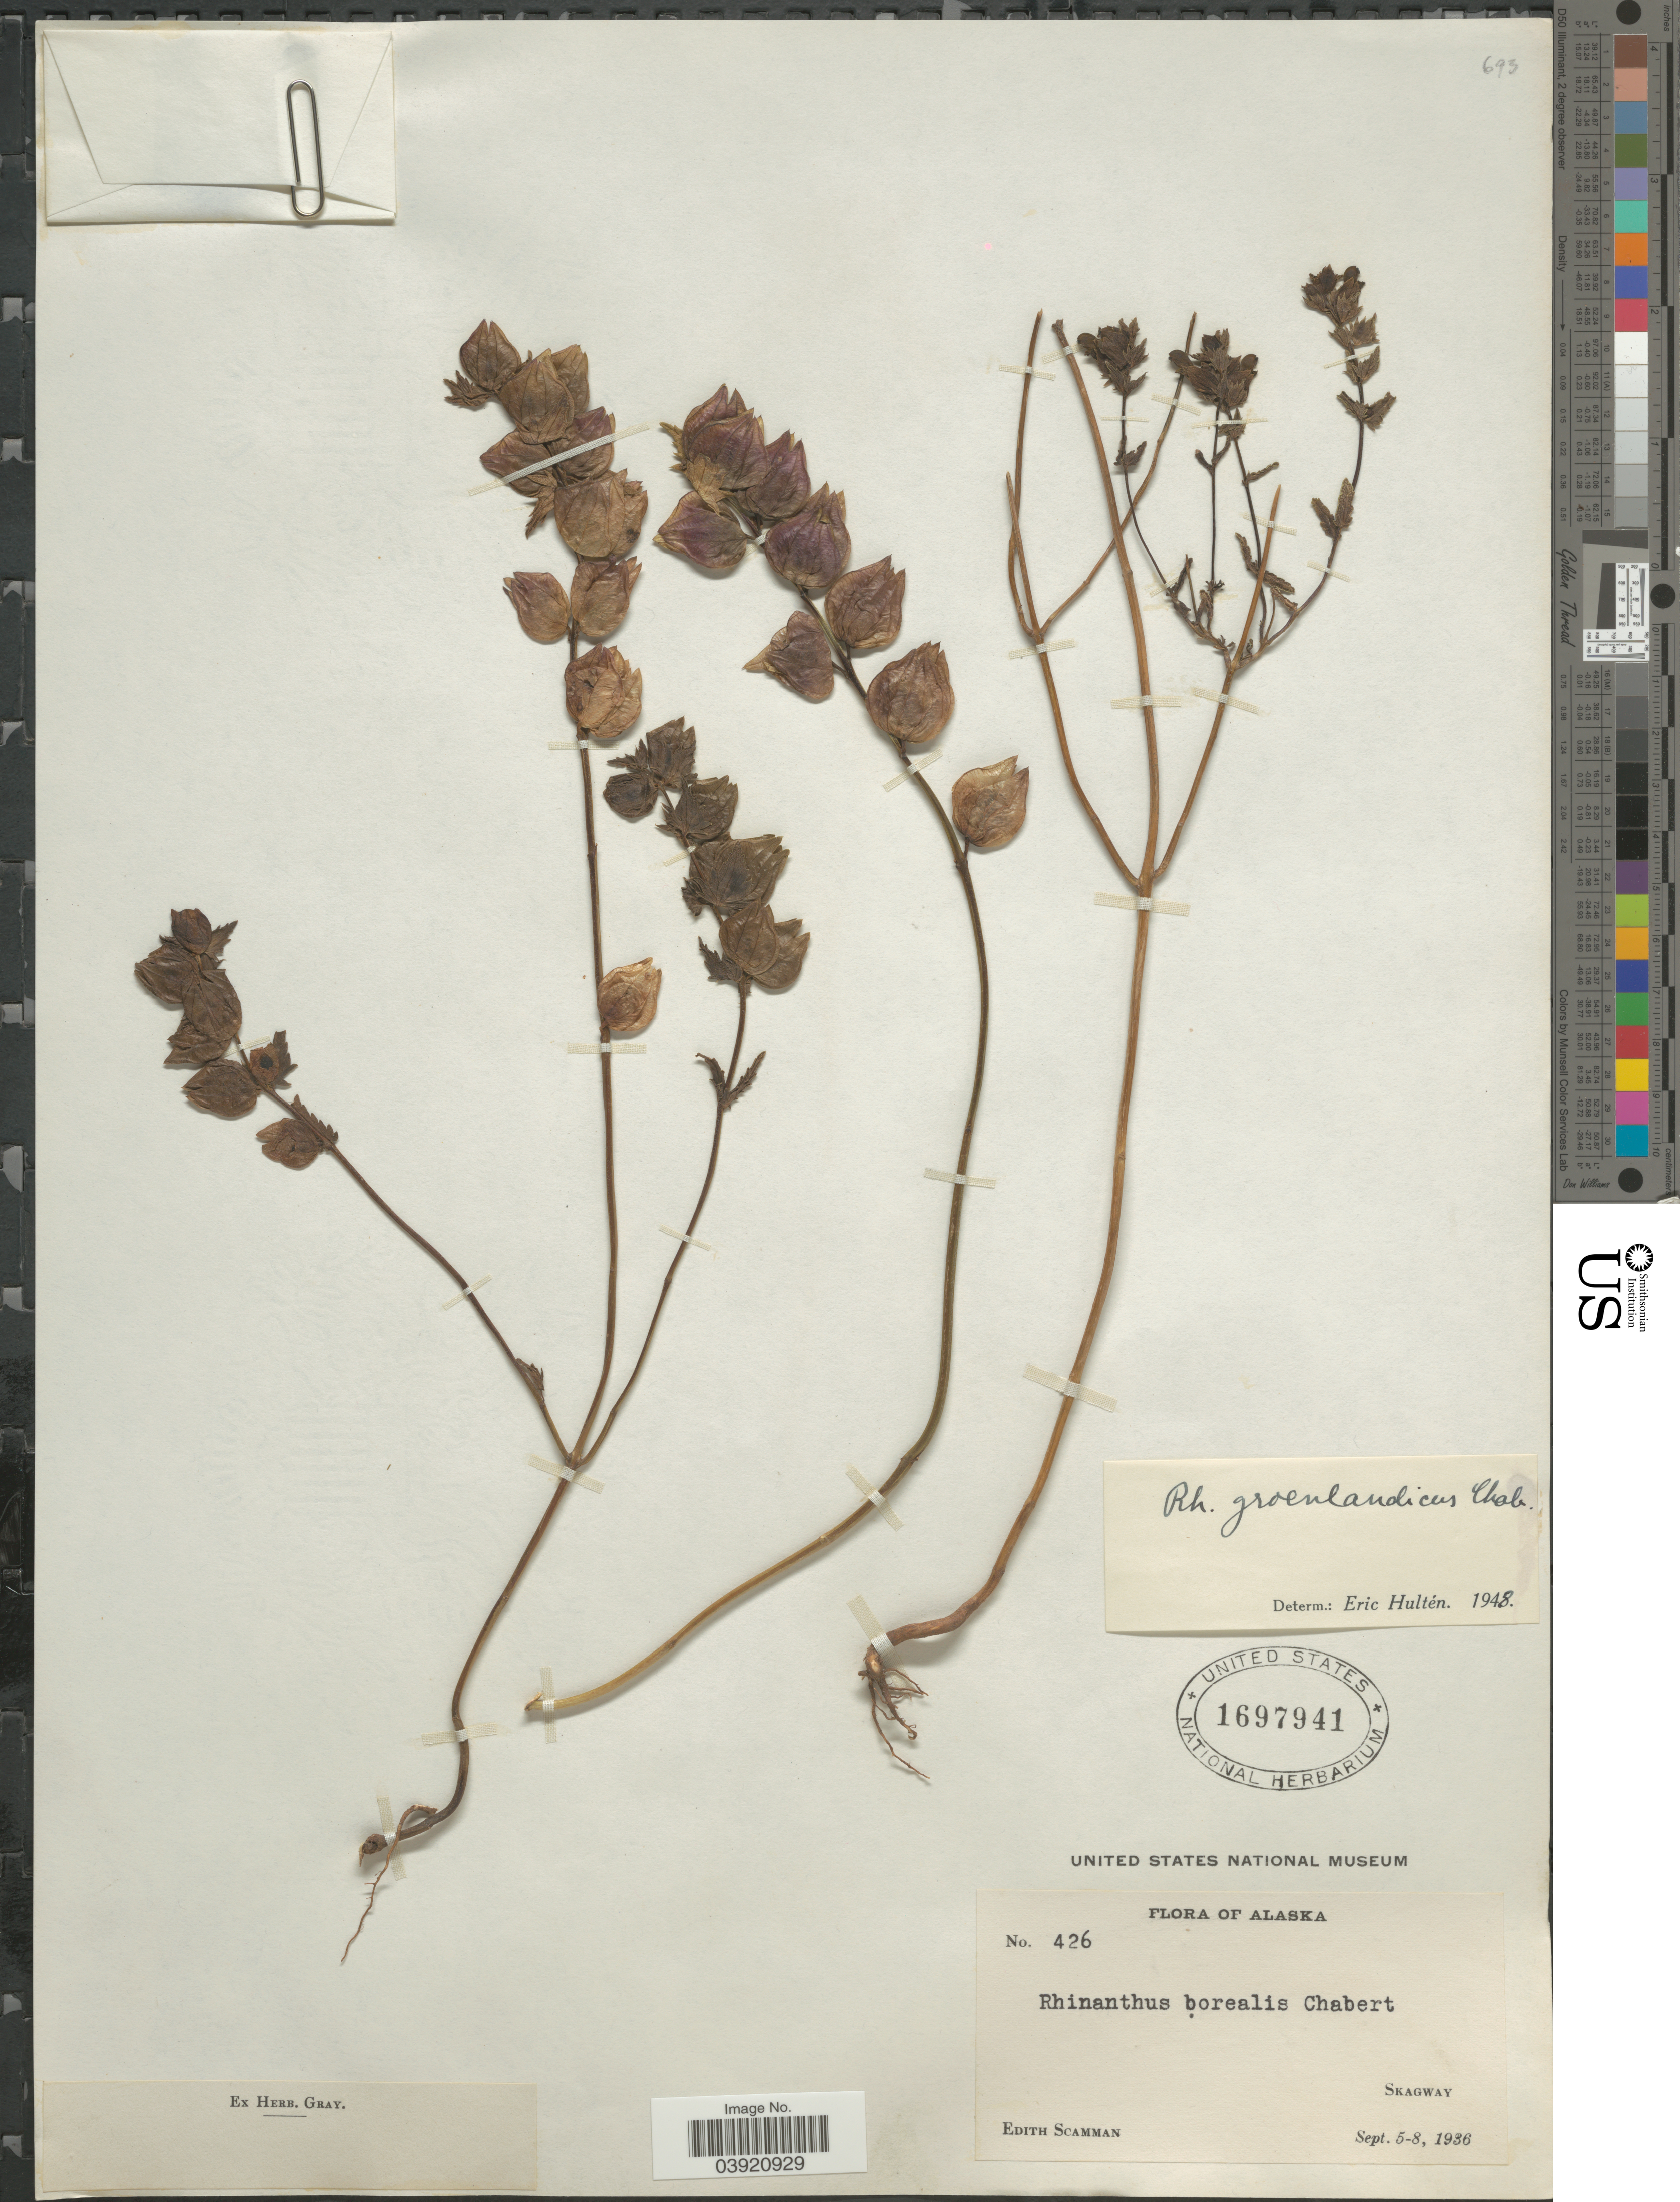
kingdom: Plantae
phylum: Tracheophyta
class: Magnoliopsida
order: Lamiales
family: Orobanchaceae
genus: Rhinanthus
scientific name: Rhinanthus minor subsp. groenlandicus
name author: (Chabert) Neum.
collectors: E. Scamman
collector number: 426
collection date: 1936-09-05/1936-09-08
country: United States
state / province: Alaska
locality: Skagway.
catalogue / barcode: US 1697941